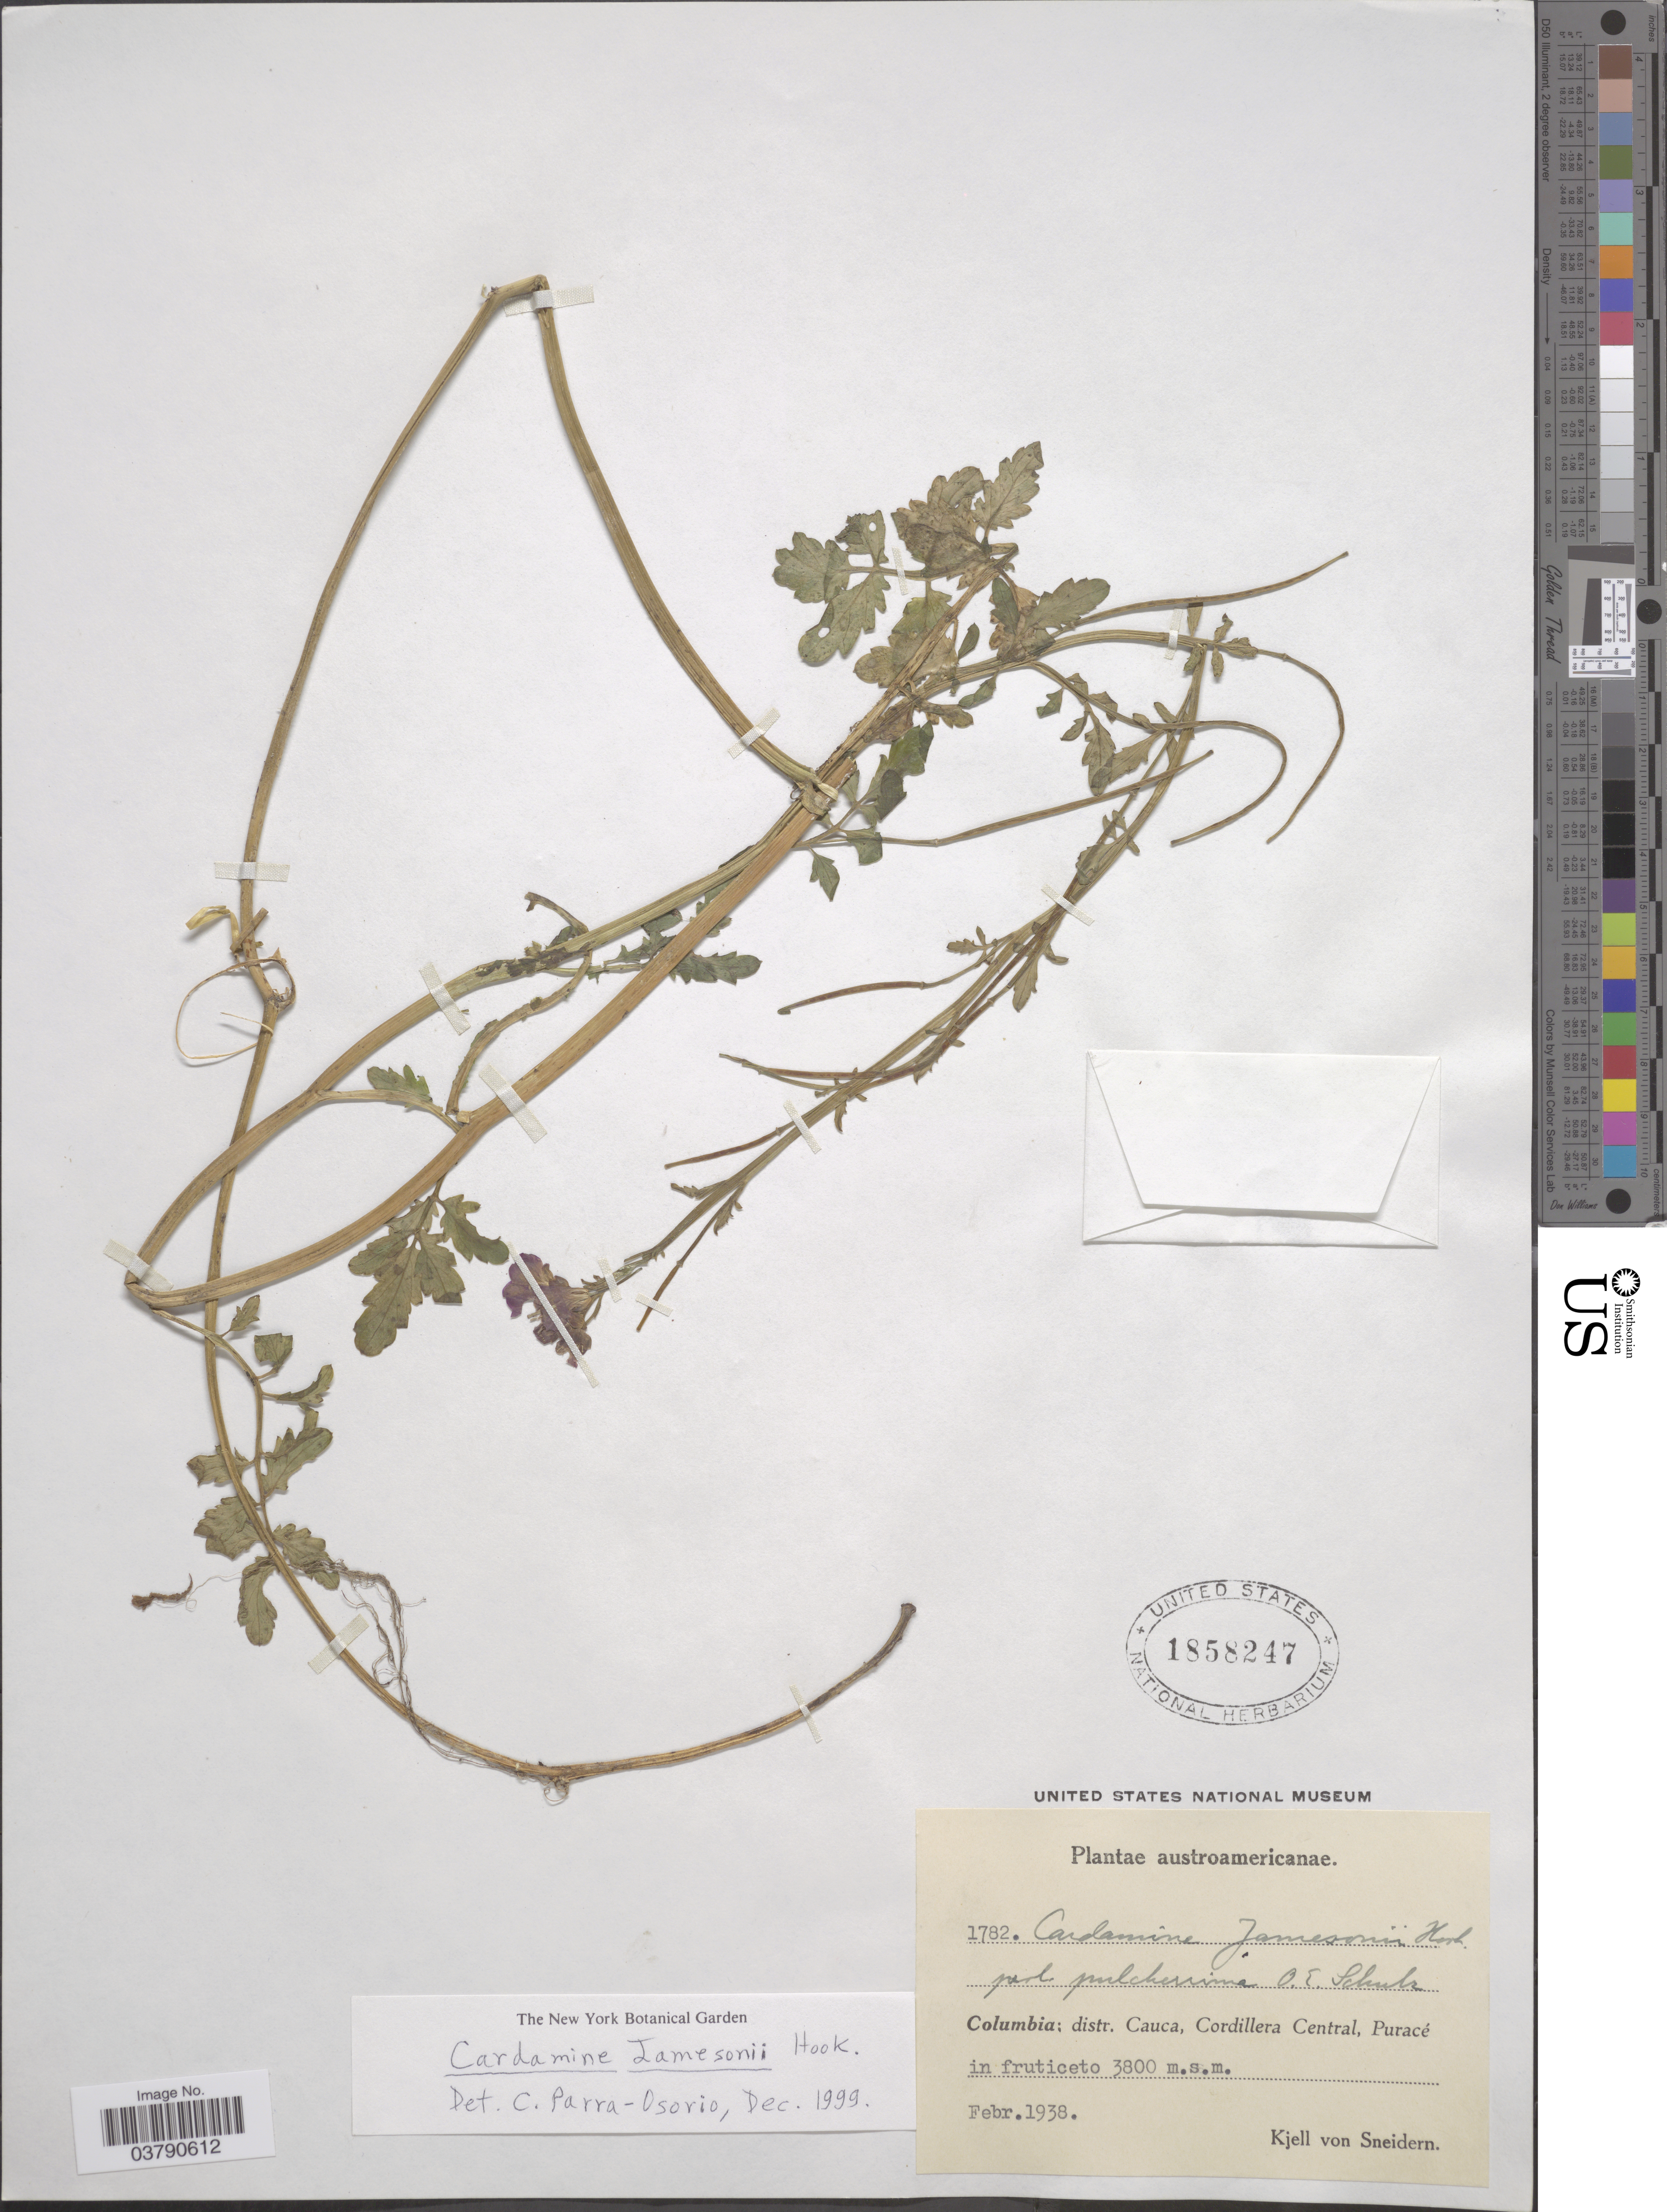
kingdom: Plantae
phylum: Tracheophyta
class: Magnoliopsida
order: Brassicales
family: Brassicaceae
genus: Cardamine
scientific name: Cardamine jamesonii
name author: Hook.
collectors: K. von Sneidern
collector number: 1782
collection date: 1938-02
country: Colombia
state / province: Cauca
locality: Austroamericanae. Distr. Cauca, Cordillera Central, Puracé.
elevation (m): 3800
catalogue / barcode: US 1858247